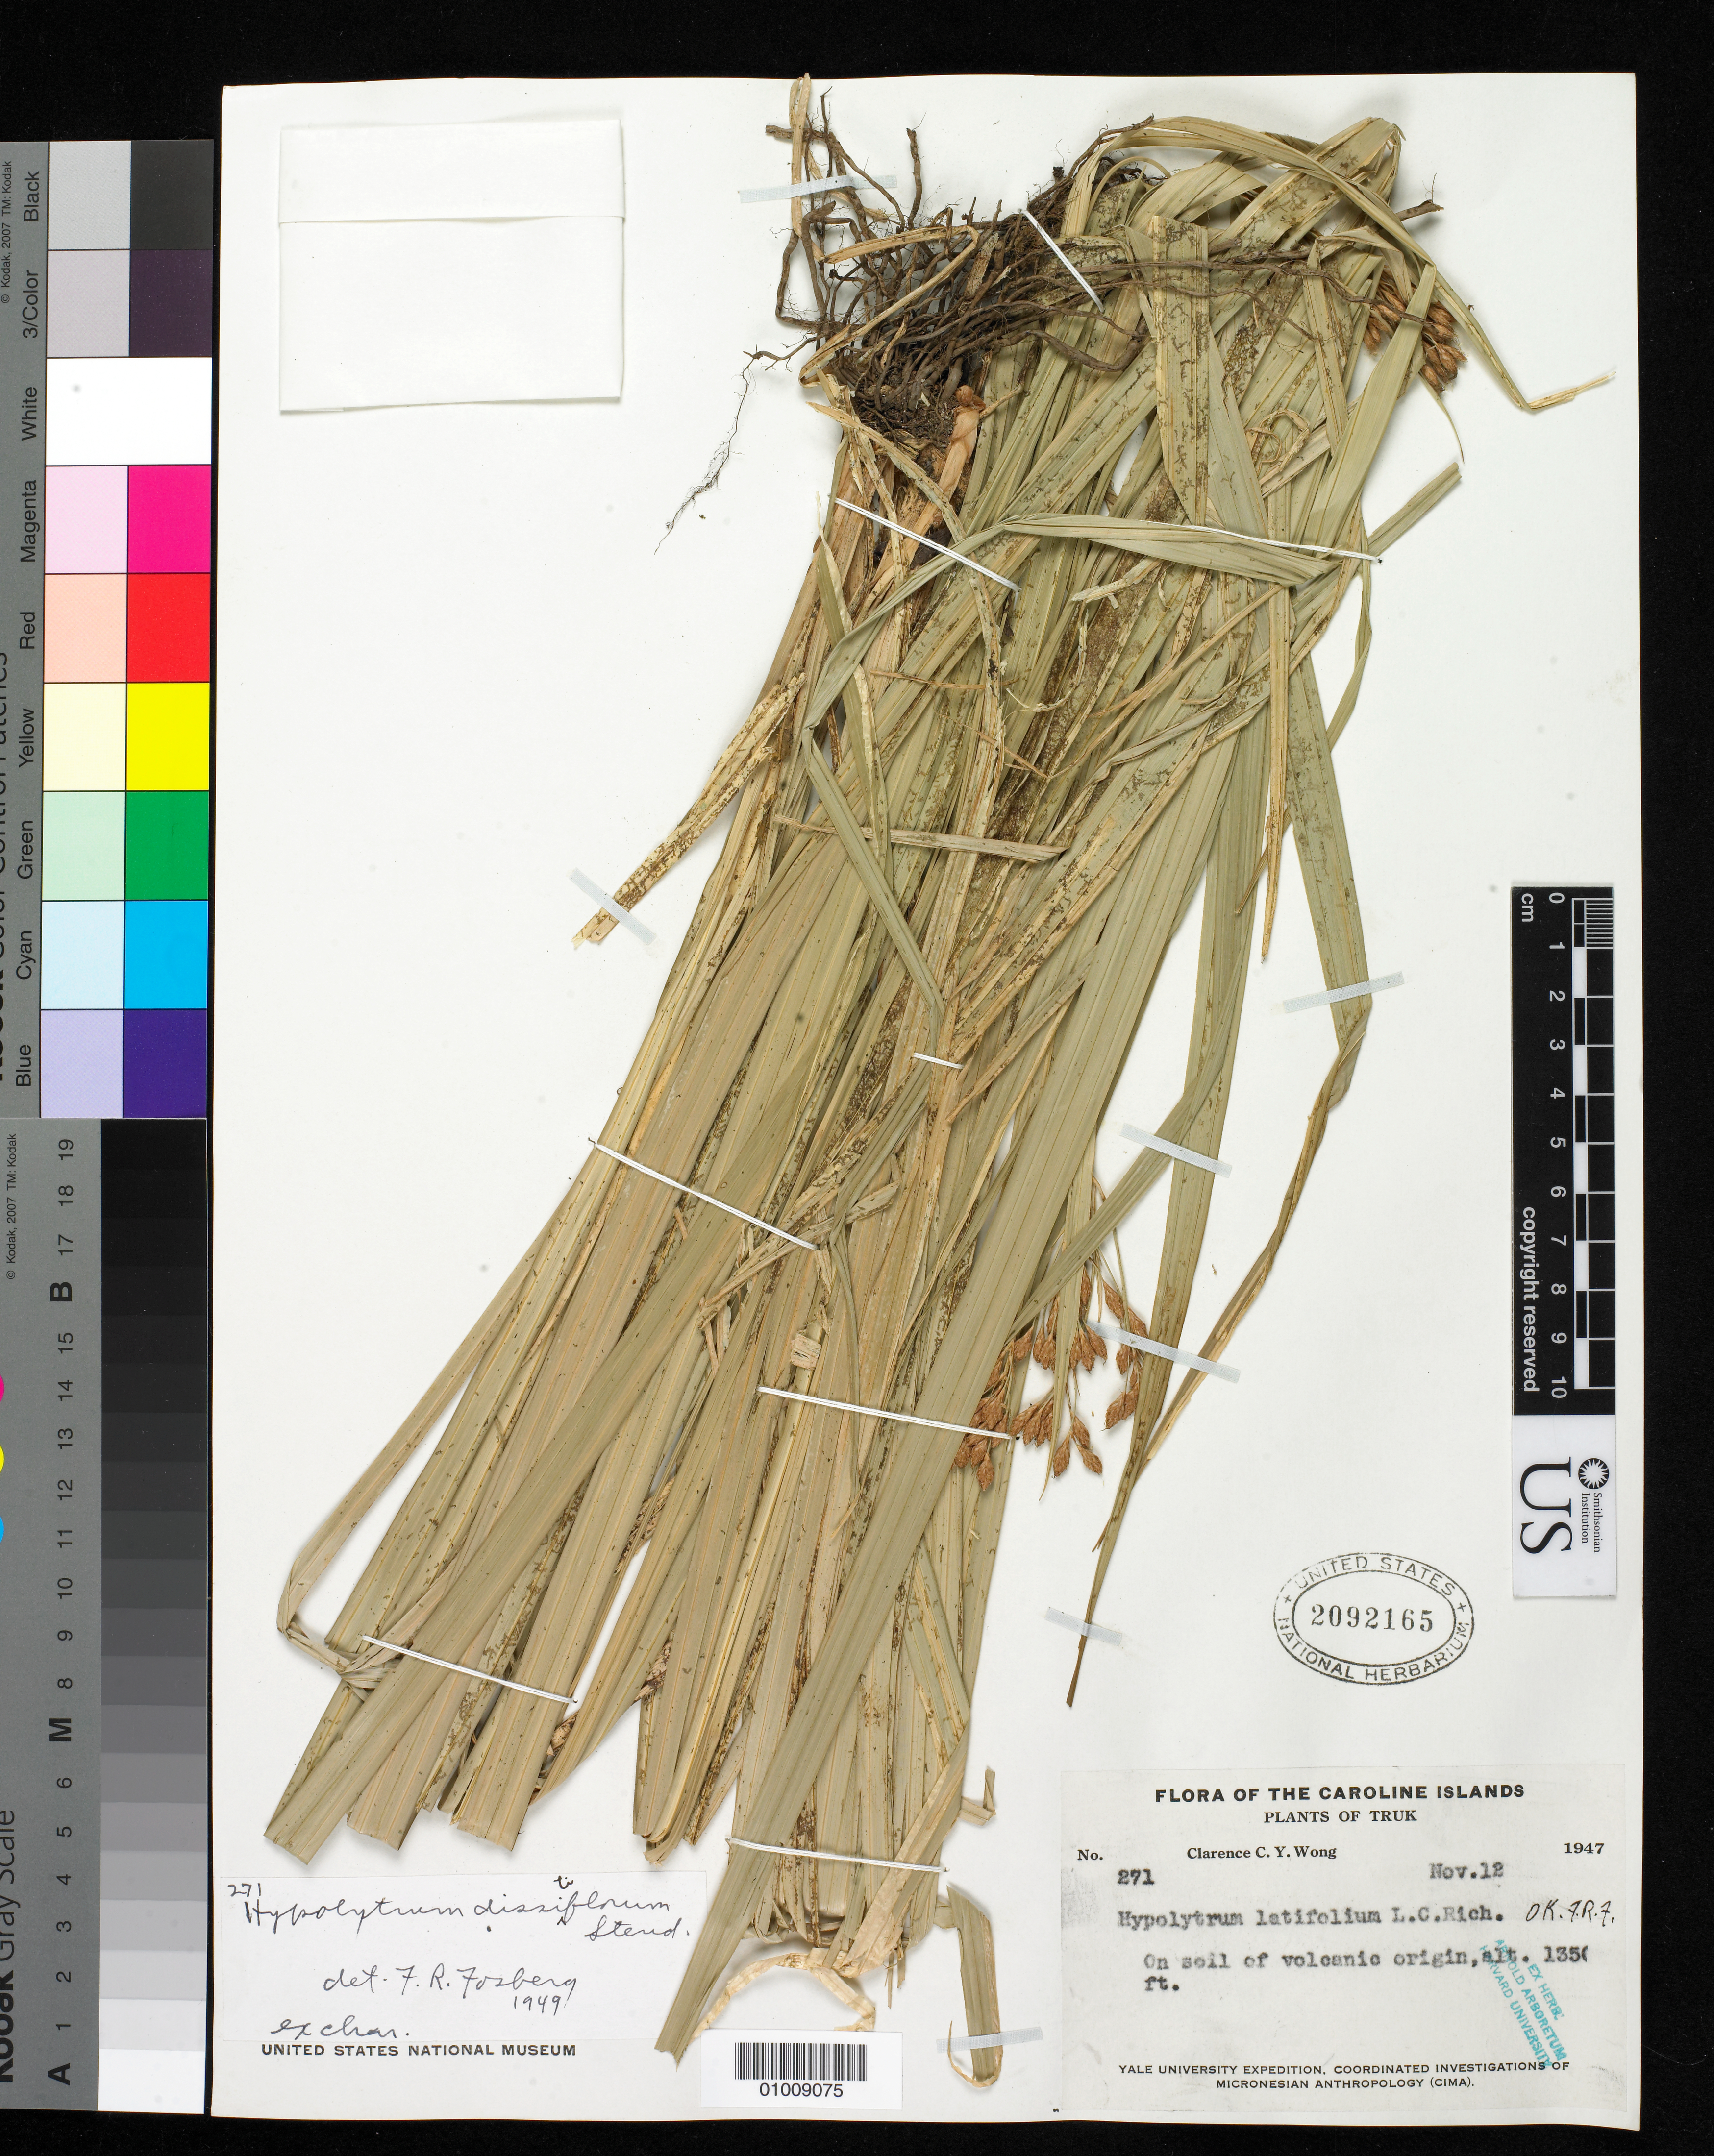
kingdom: Plantae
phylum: Tracheophyta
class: Liliopsida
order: Poales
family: Cyperaceae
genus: Hypolytrum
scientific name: Hypolytrum dissitiflorum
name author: Steud.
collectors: C. Y. C. Wong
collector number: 271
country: Micronesia, Federated States of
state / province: Truk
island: Truk (Chuuk) Is.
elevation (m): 411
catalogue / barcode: US 2092165